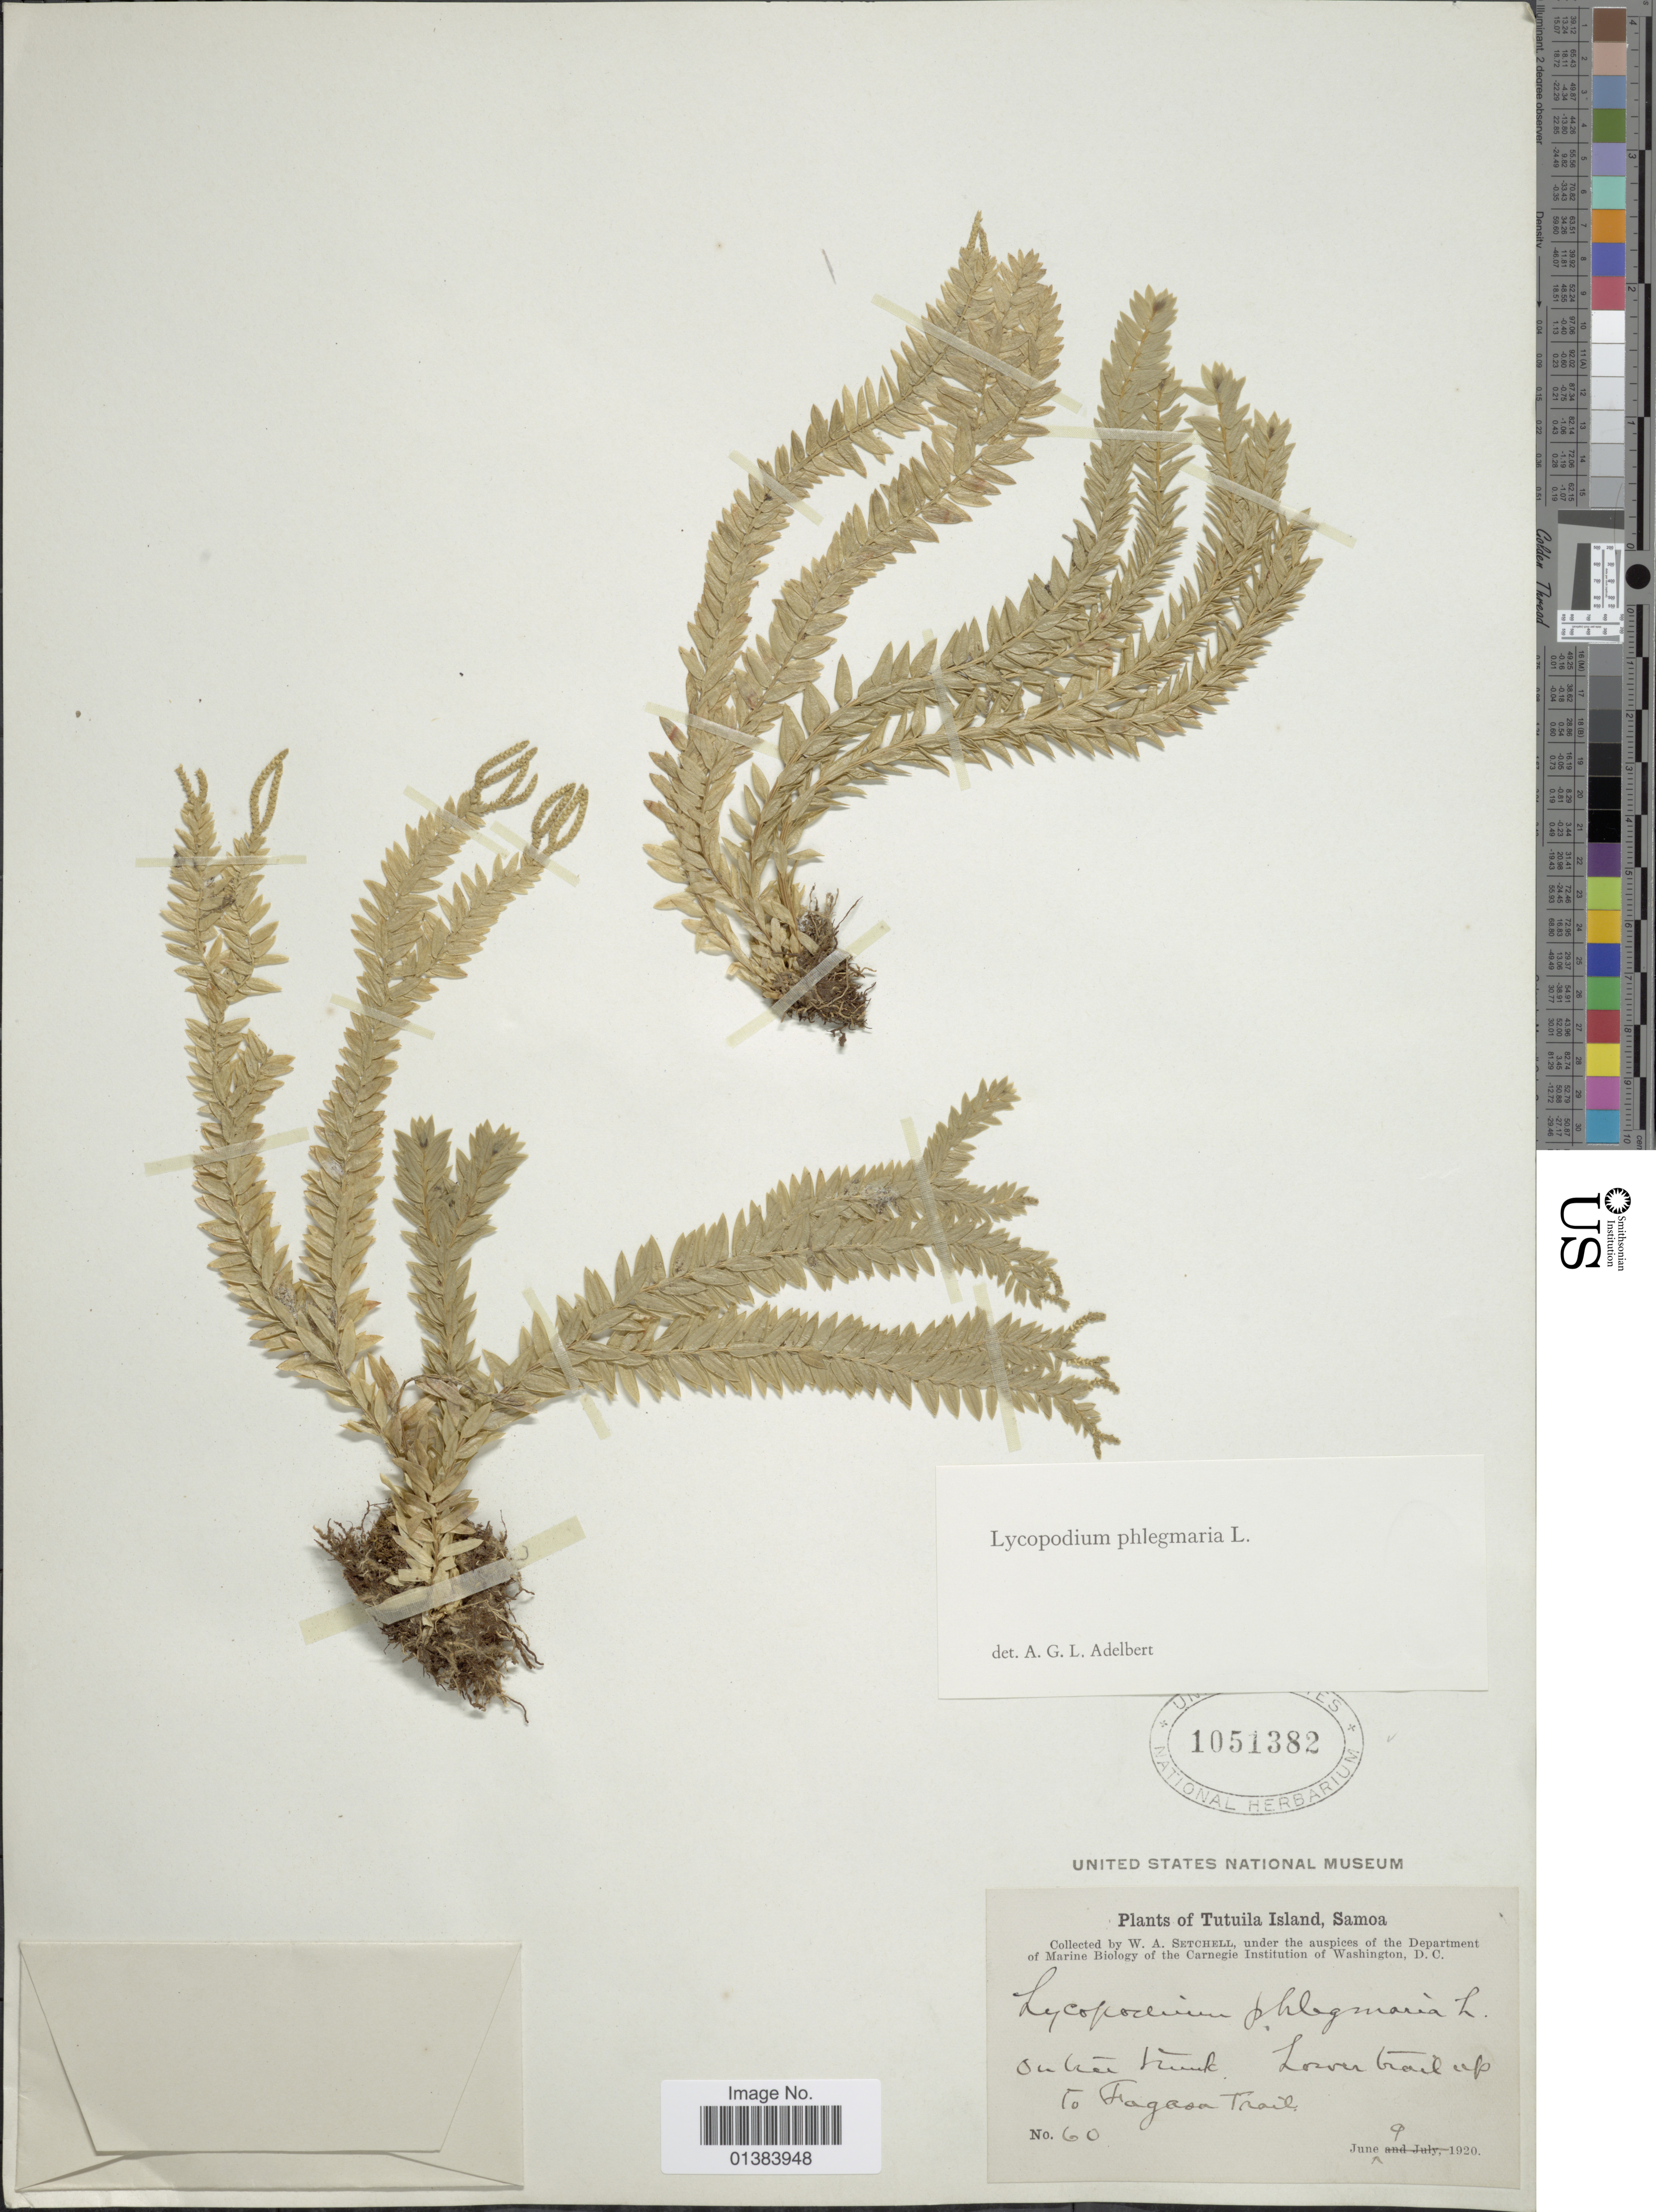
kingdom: Plantae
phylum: Tracheophyta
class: Lycopodiopsida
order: Lycopodiales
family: Lycopodiaceae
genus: Phlegmariurus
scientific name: Phlegmariurus australis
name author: (Willd.) A. R. Field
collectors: W. Setchell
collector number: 60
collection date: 1920-06-09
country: American Samoa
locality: Tutuila Island, Lower trail up to Fagasa Trail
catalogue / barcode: US 1051382